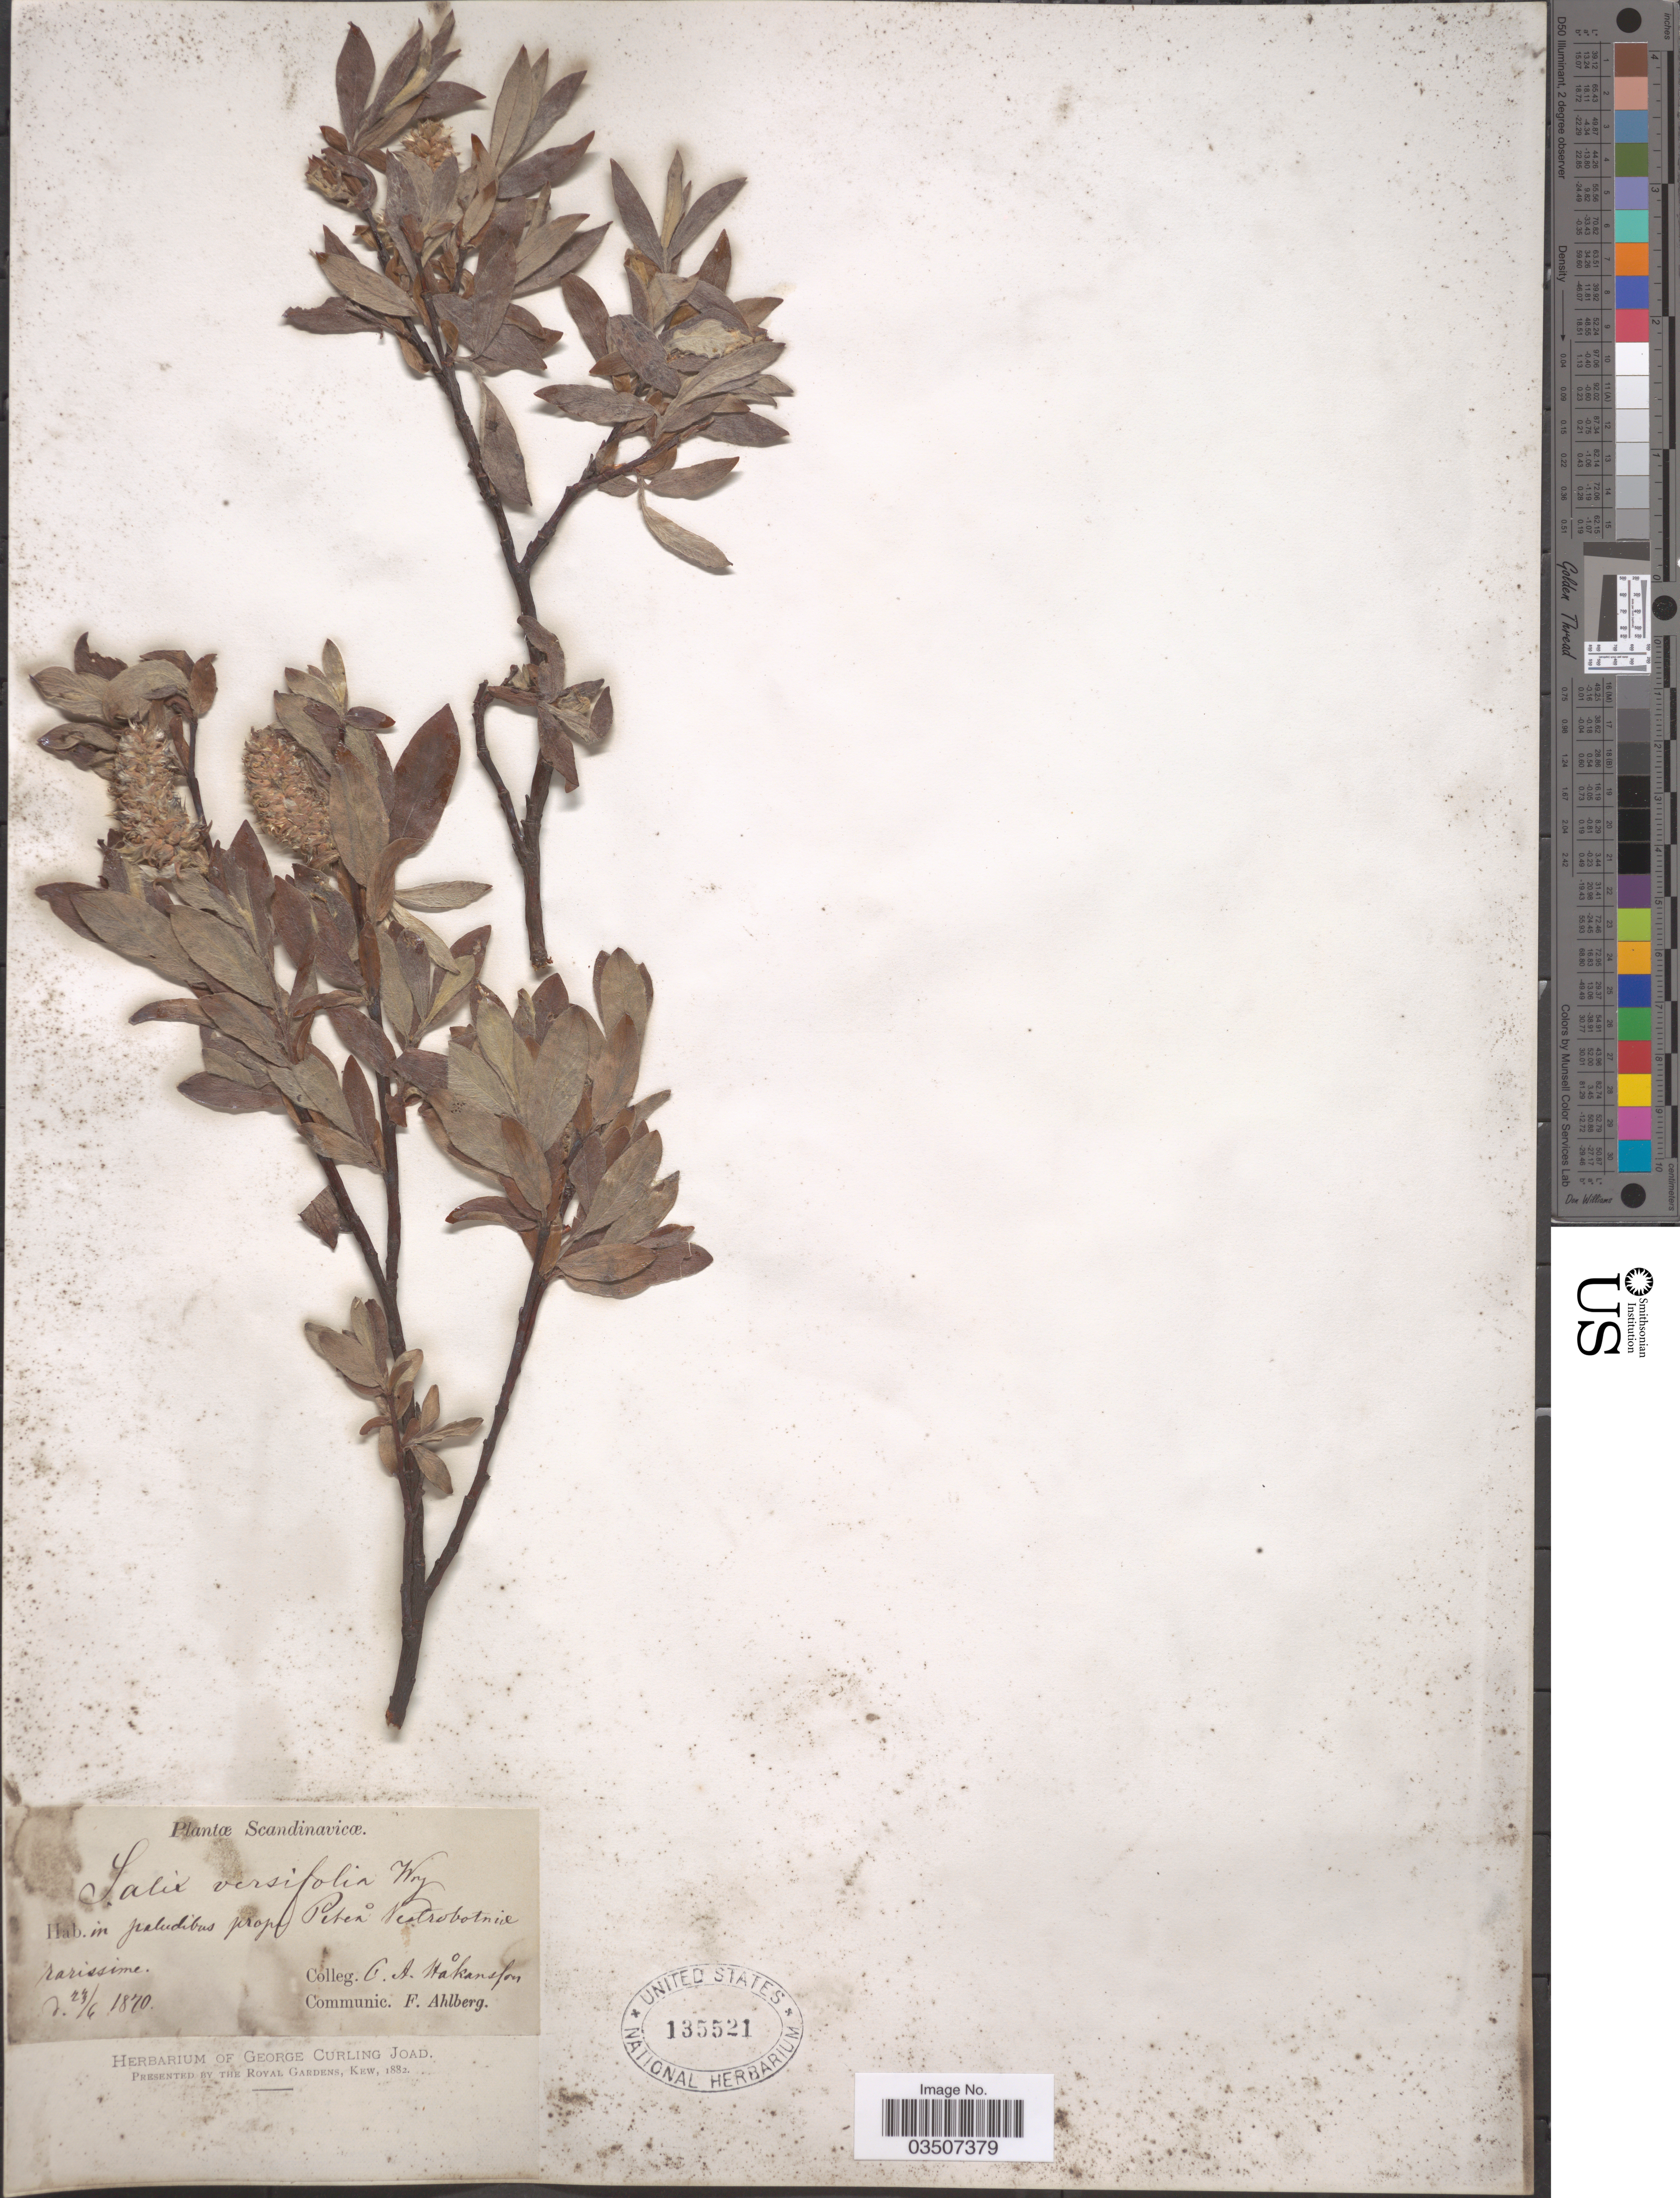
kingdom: Plantae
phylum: Tracheophyta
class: Magnoliopsida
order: Malpighiales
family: Salicaceae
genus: Salix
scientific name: Salix versifolia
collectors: C. Håkansfon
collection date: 1870-06-23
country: Sweden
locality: Scandinavicæ. In paludibus prope Piteå Vestrobotnie rarissime.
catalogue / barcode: US 135521